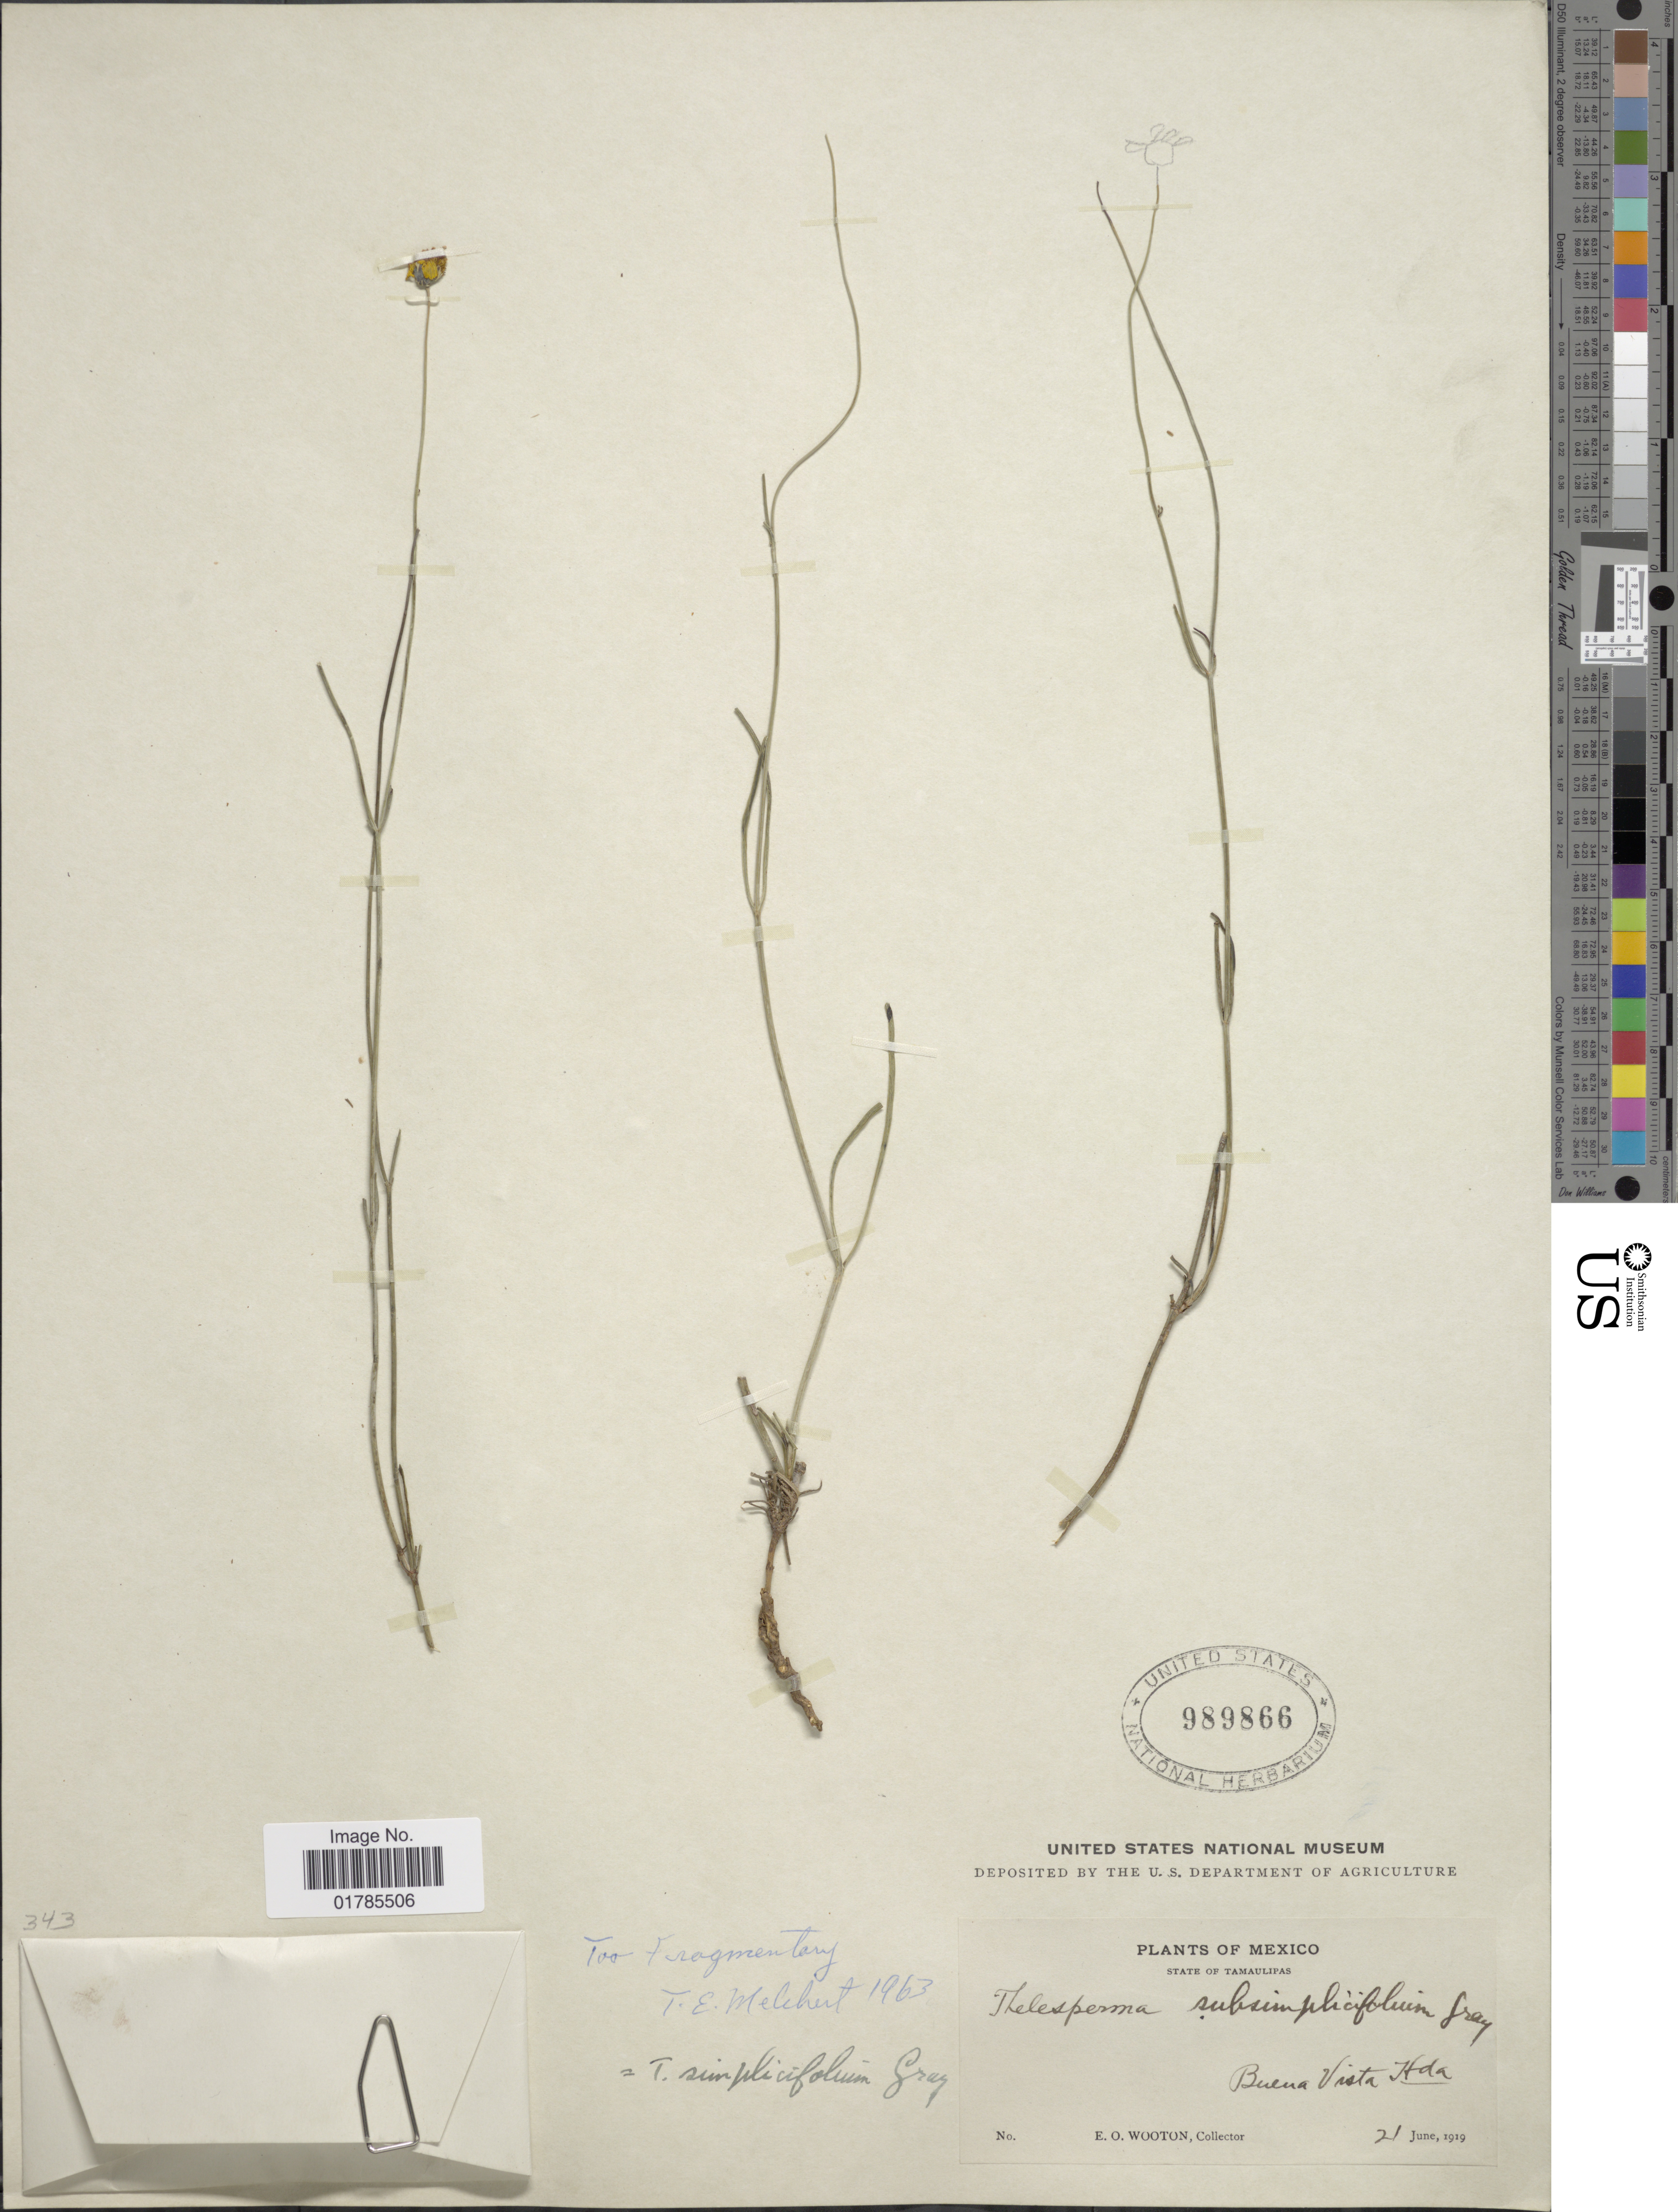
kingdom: Plantae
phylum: Tracheophyta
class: Magnoliopsida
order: Asterales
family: Asteraceae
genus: Thelesperma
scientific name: Thelesperma simplicifolium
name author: A. Gray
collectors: E. O. Wooton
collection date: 1919-06-21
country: Mexico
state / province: Tamaulipas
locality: Buena Vista Hacienda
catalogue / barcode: US 989866